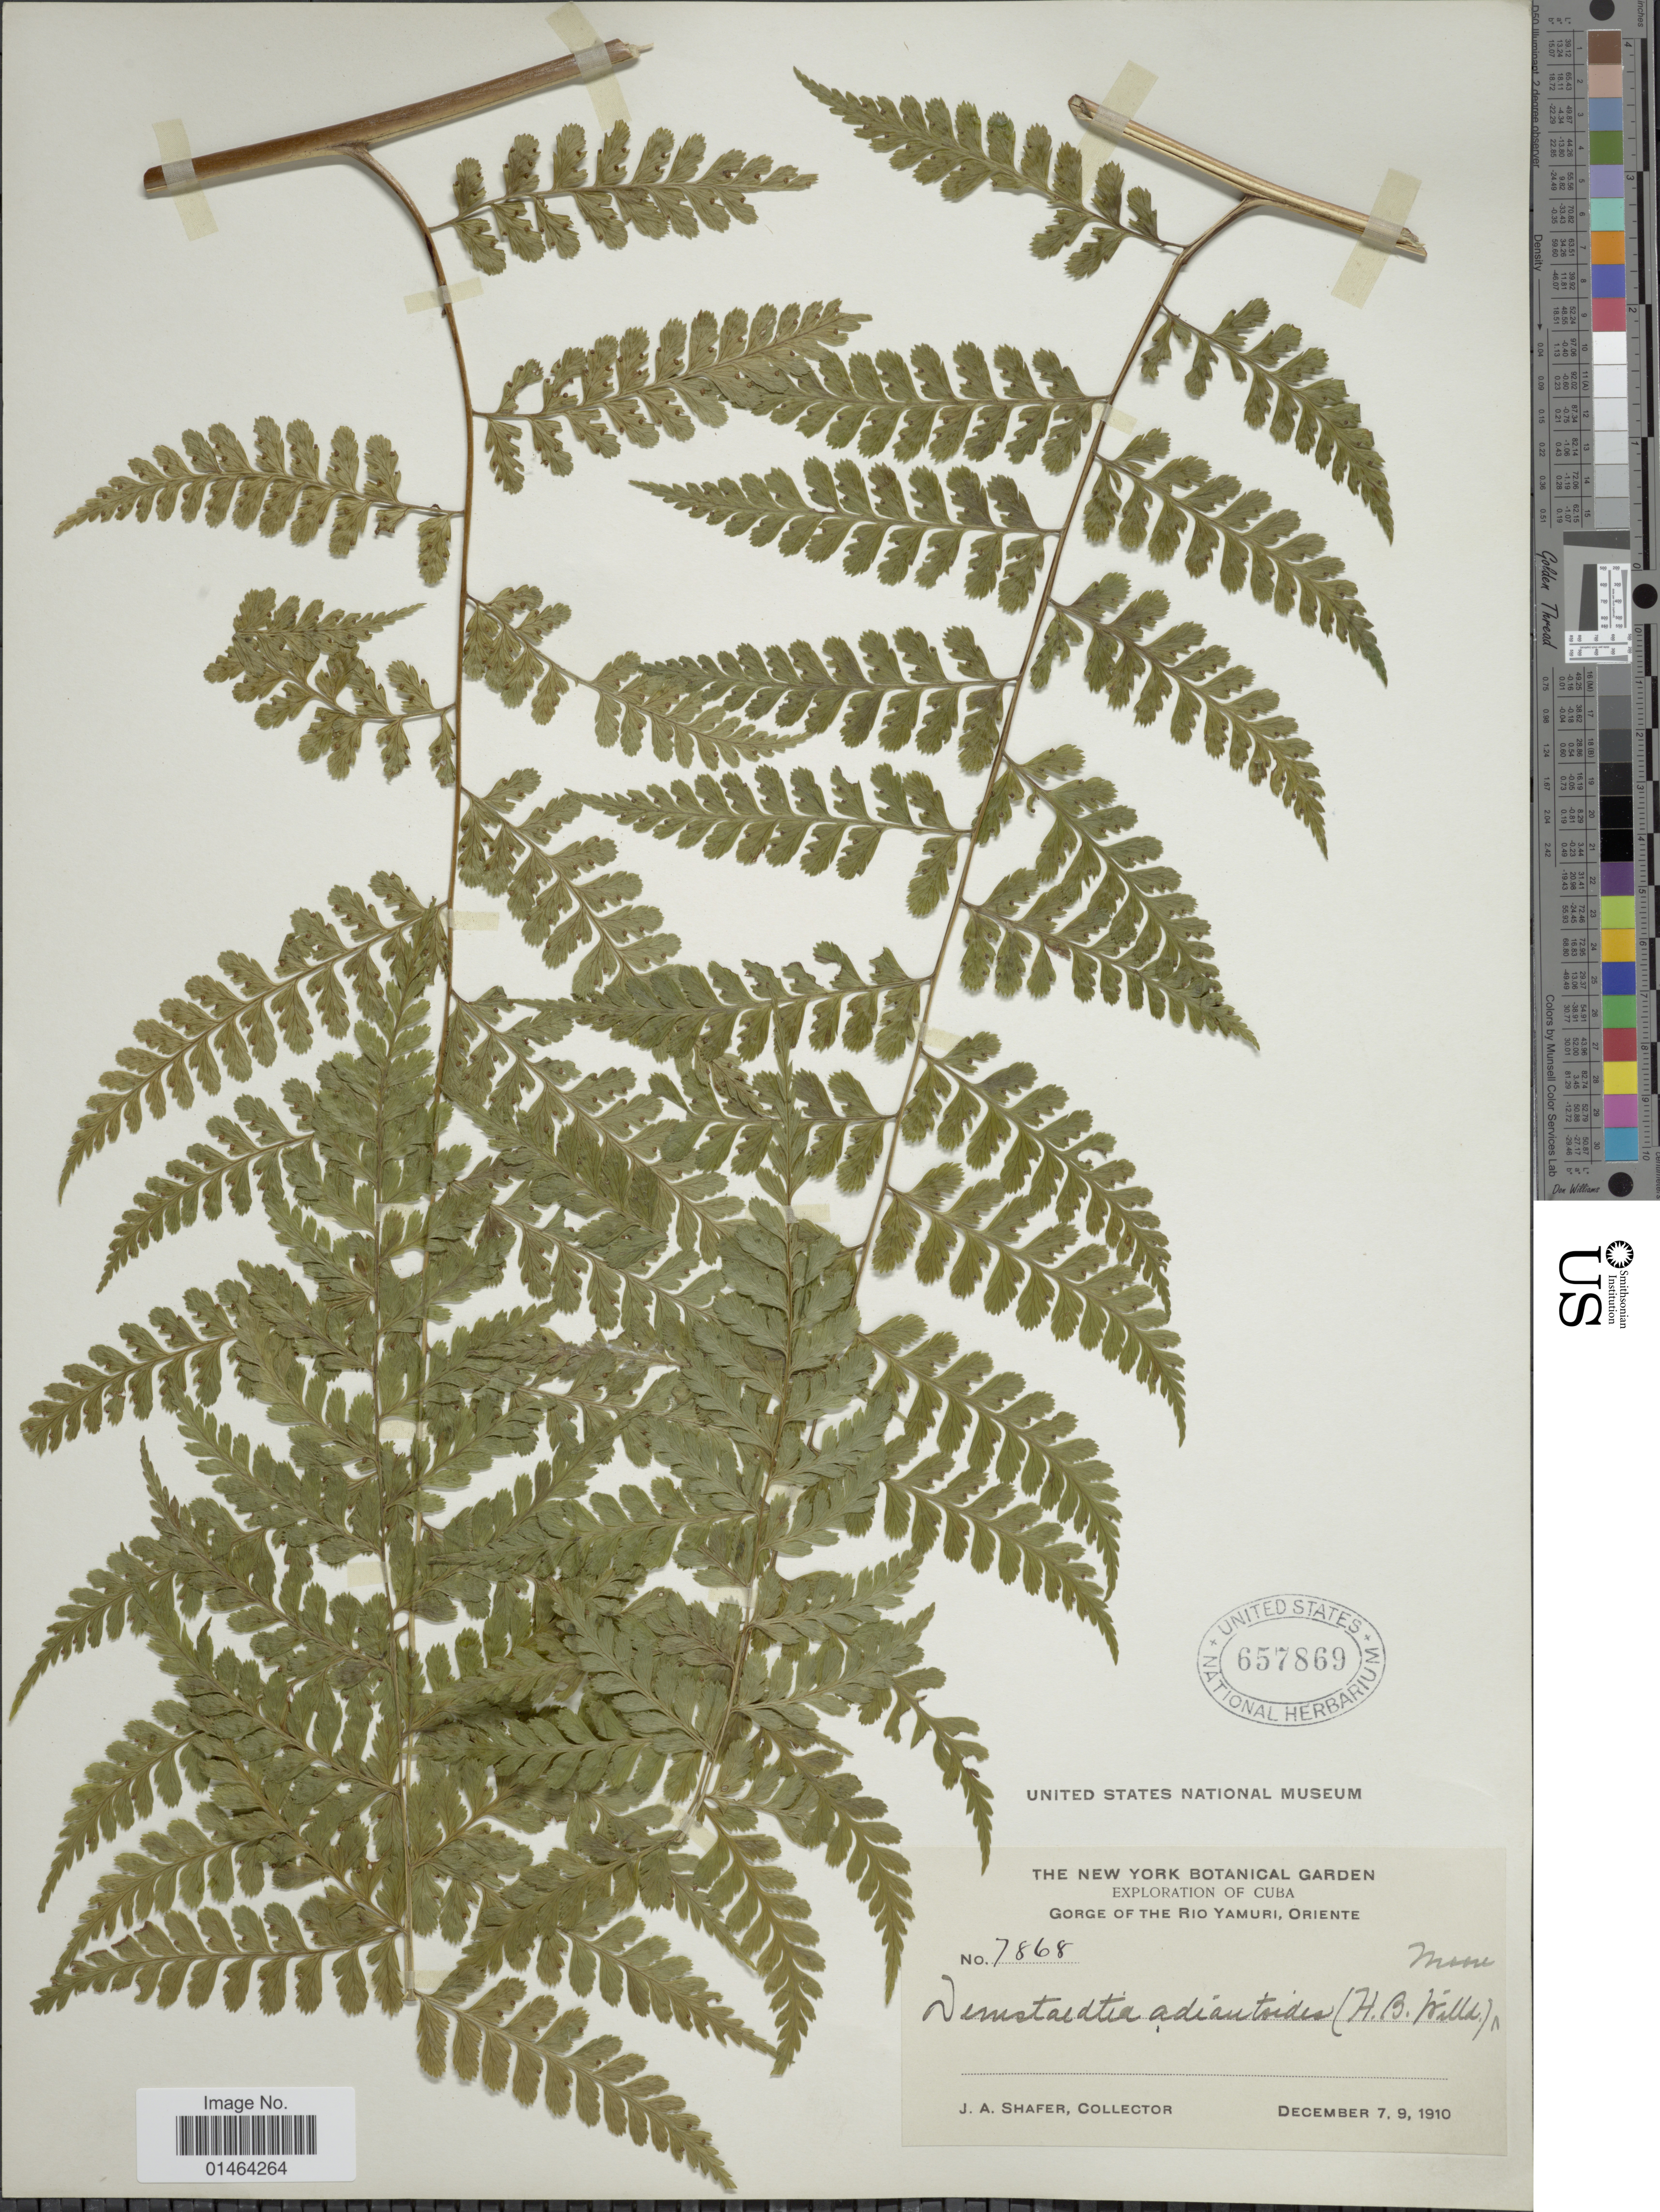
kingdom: Plantae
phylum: Tracheophyta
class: Polypodiopsida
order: Polypodiales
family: Dennstaedtiaceae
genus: Dennstaedtia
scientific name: Dennstaedtia bipinnata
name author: (Cav.) Maxon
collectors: J. A. Shafer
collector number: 7868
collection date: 1910-12-07/1910-12-09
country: Cuba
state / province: Oriente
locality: Gorge of the Rio Yamuri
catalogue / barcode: US 657869